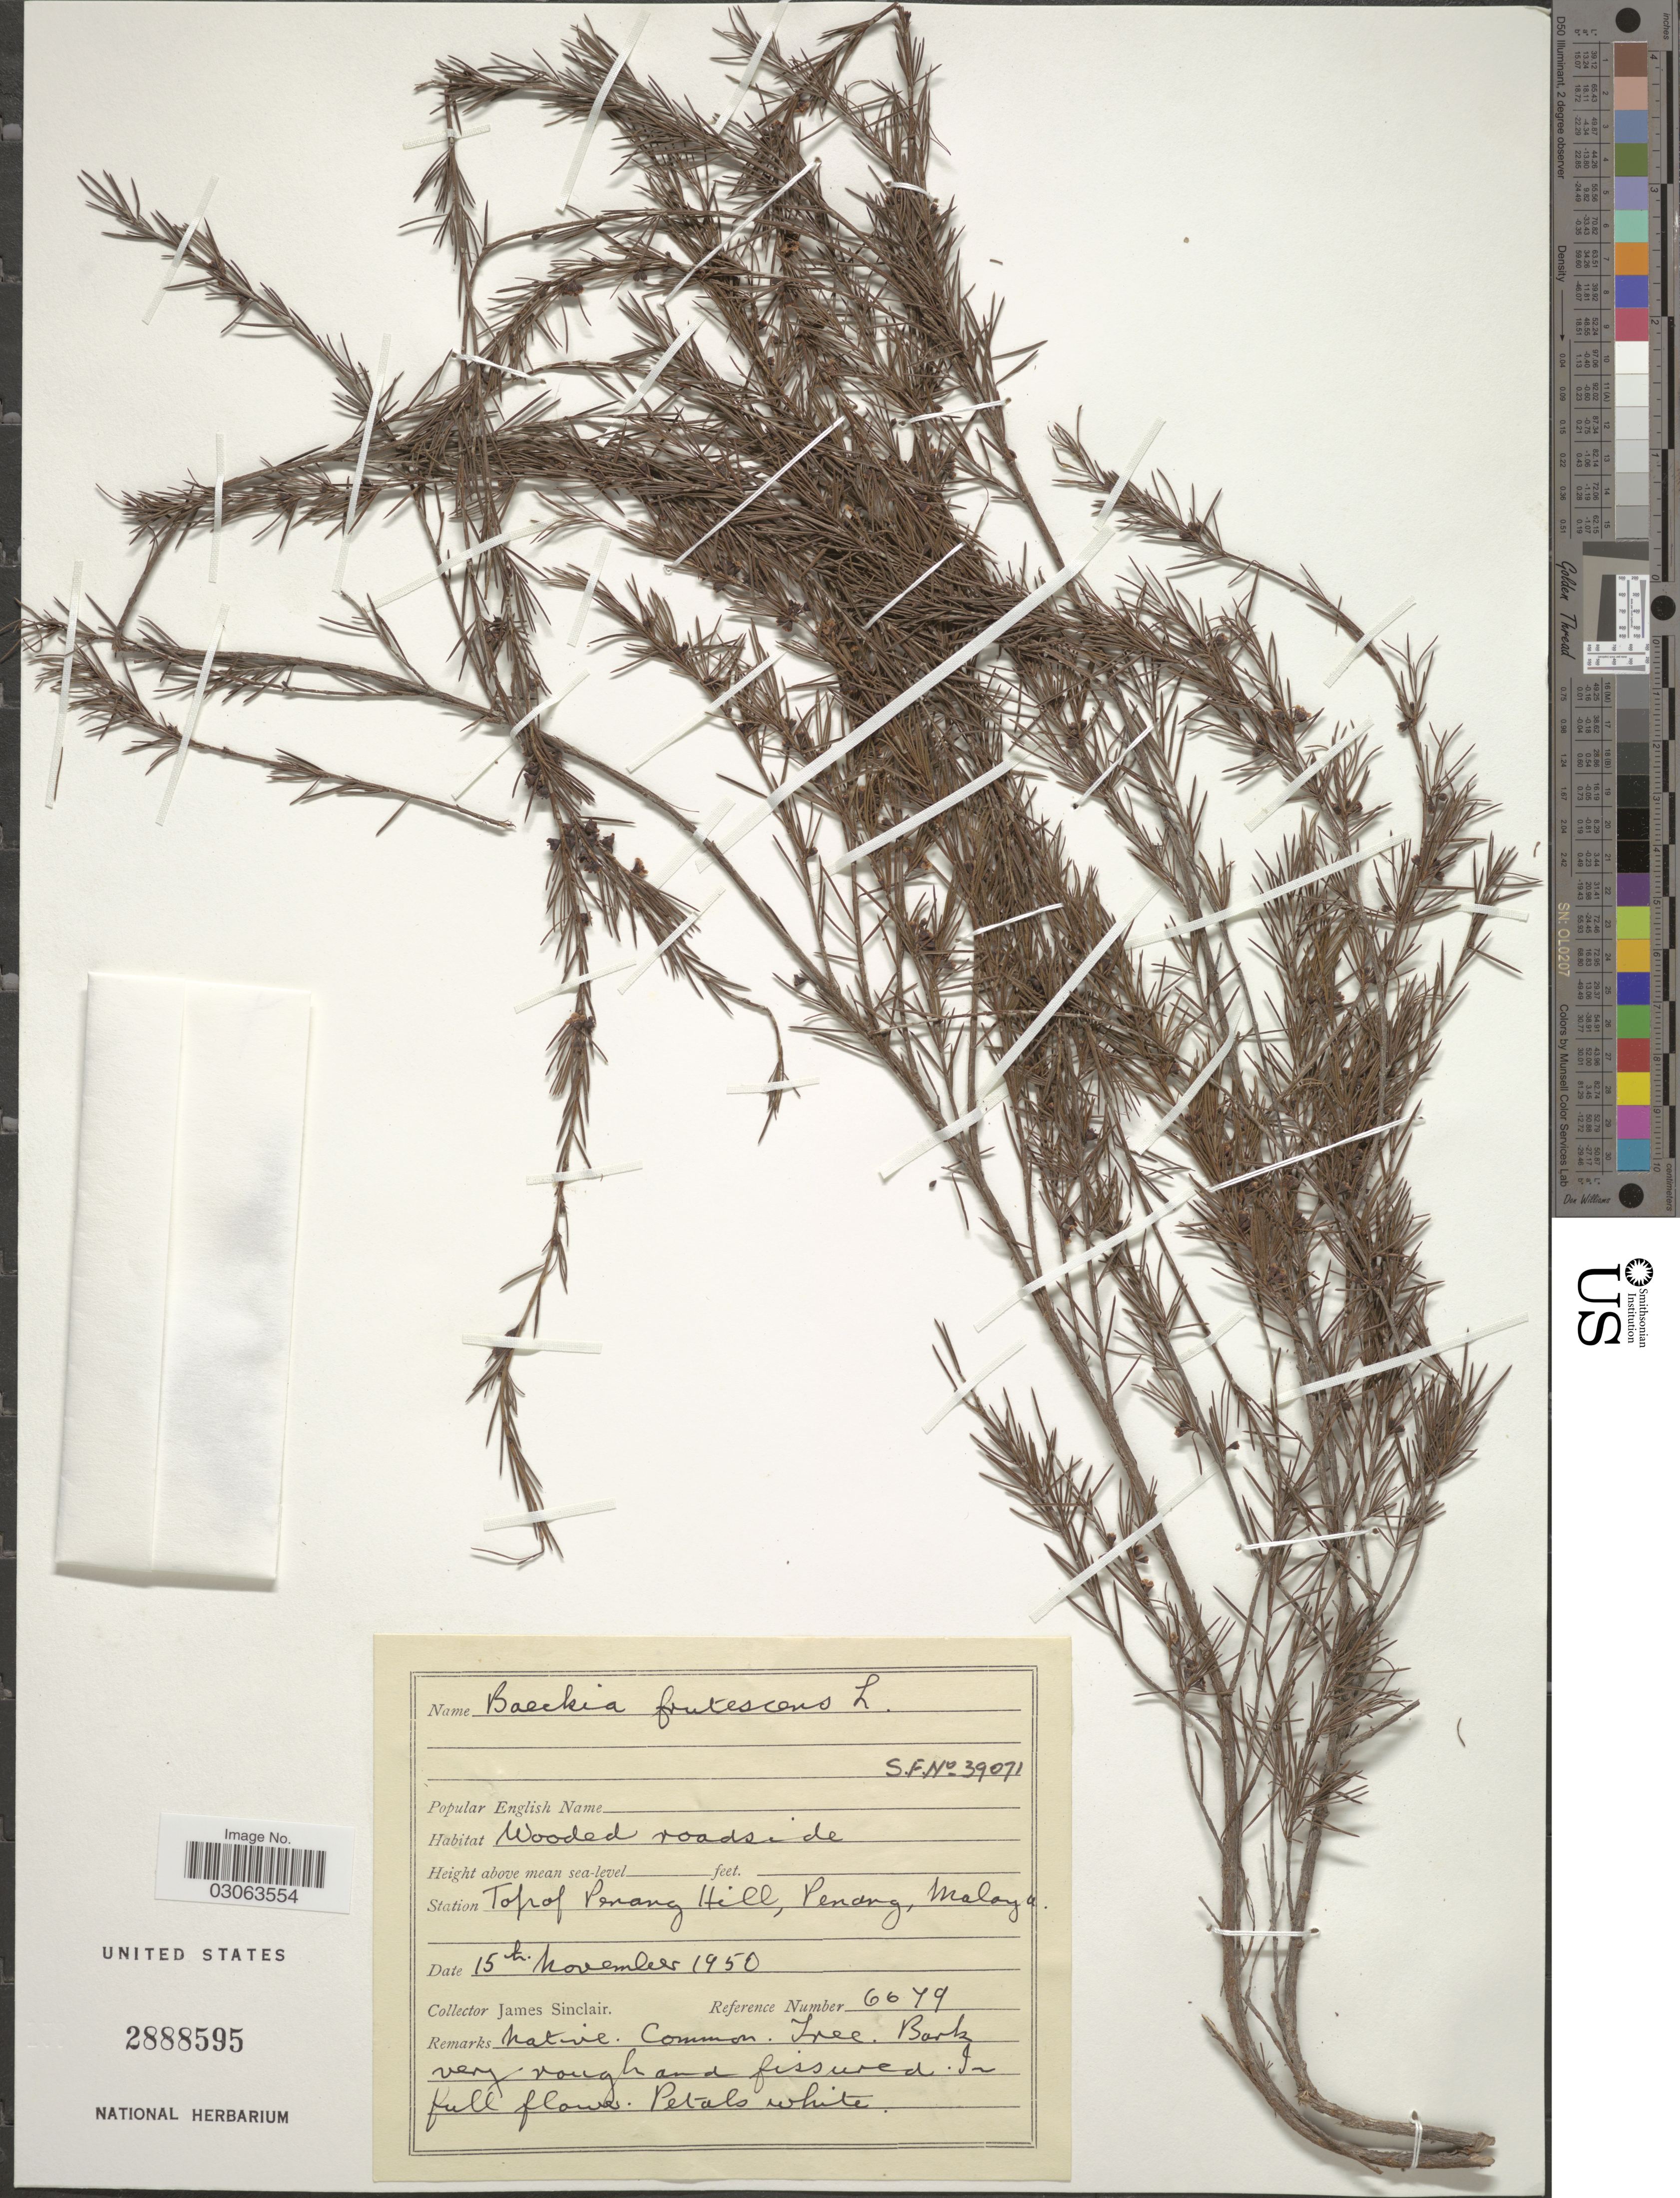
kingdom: Plantae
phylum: Tracheophyta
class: Magnoliopsida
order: Myrtales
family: Myrtaceae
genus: Baeckea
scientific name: Baeckea frutescens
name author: L.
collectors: J. Sinclair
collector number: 6079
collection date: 1950-11-15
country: Malaysia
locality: Station Top of Penang Hill, Penang, Malaya.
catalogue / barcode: US 2888595